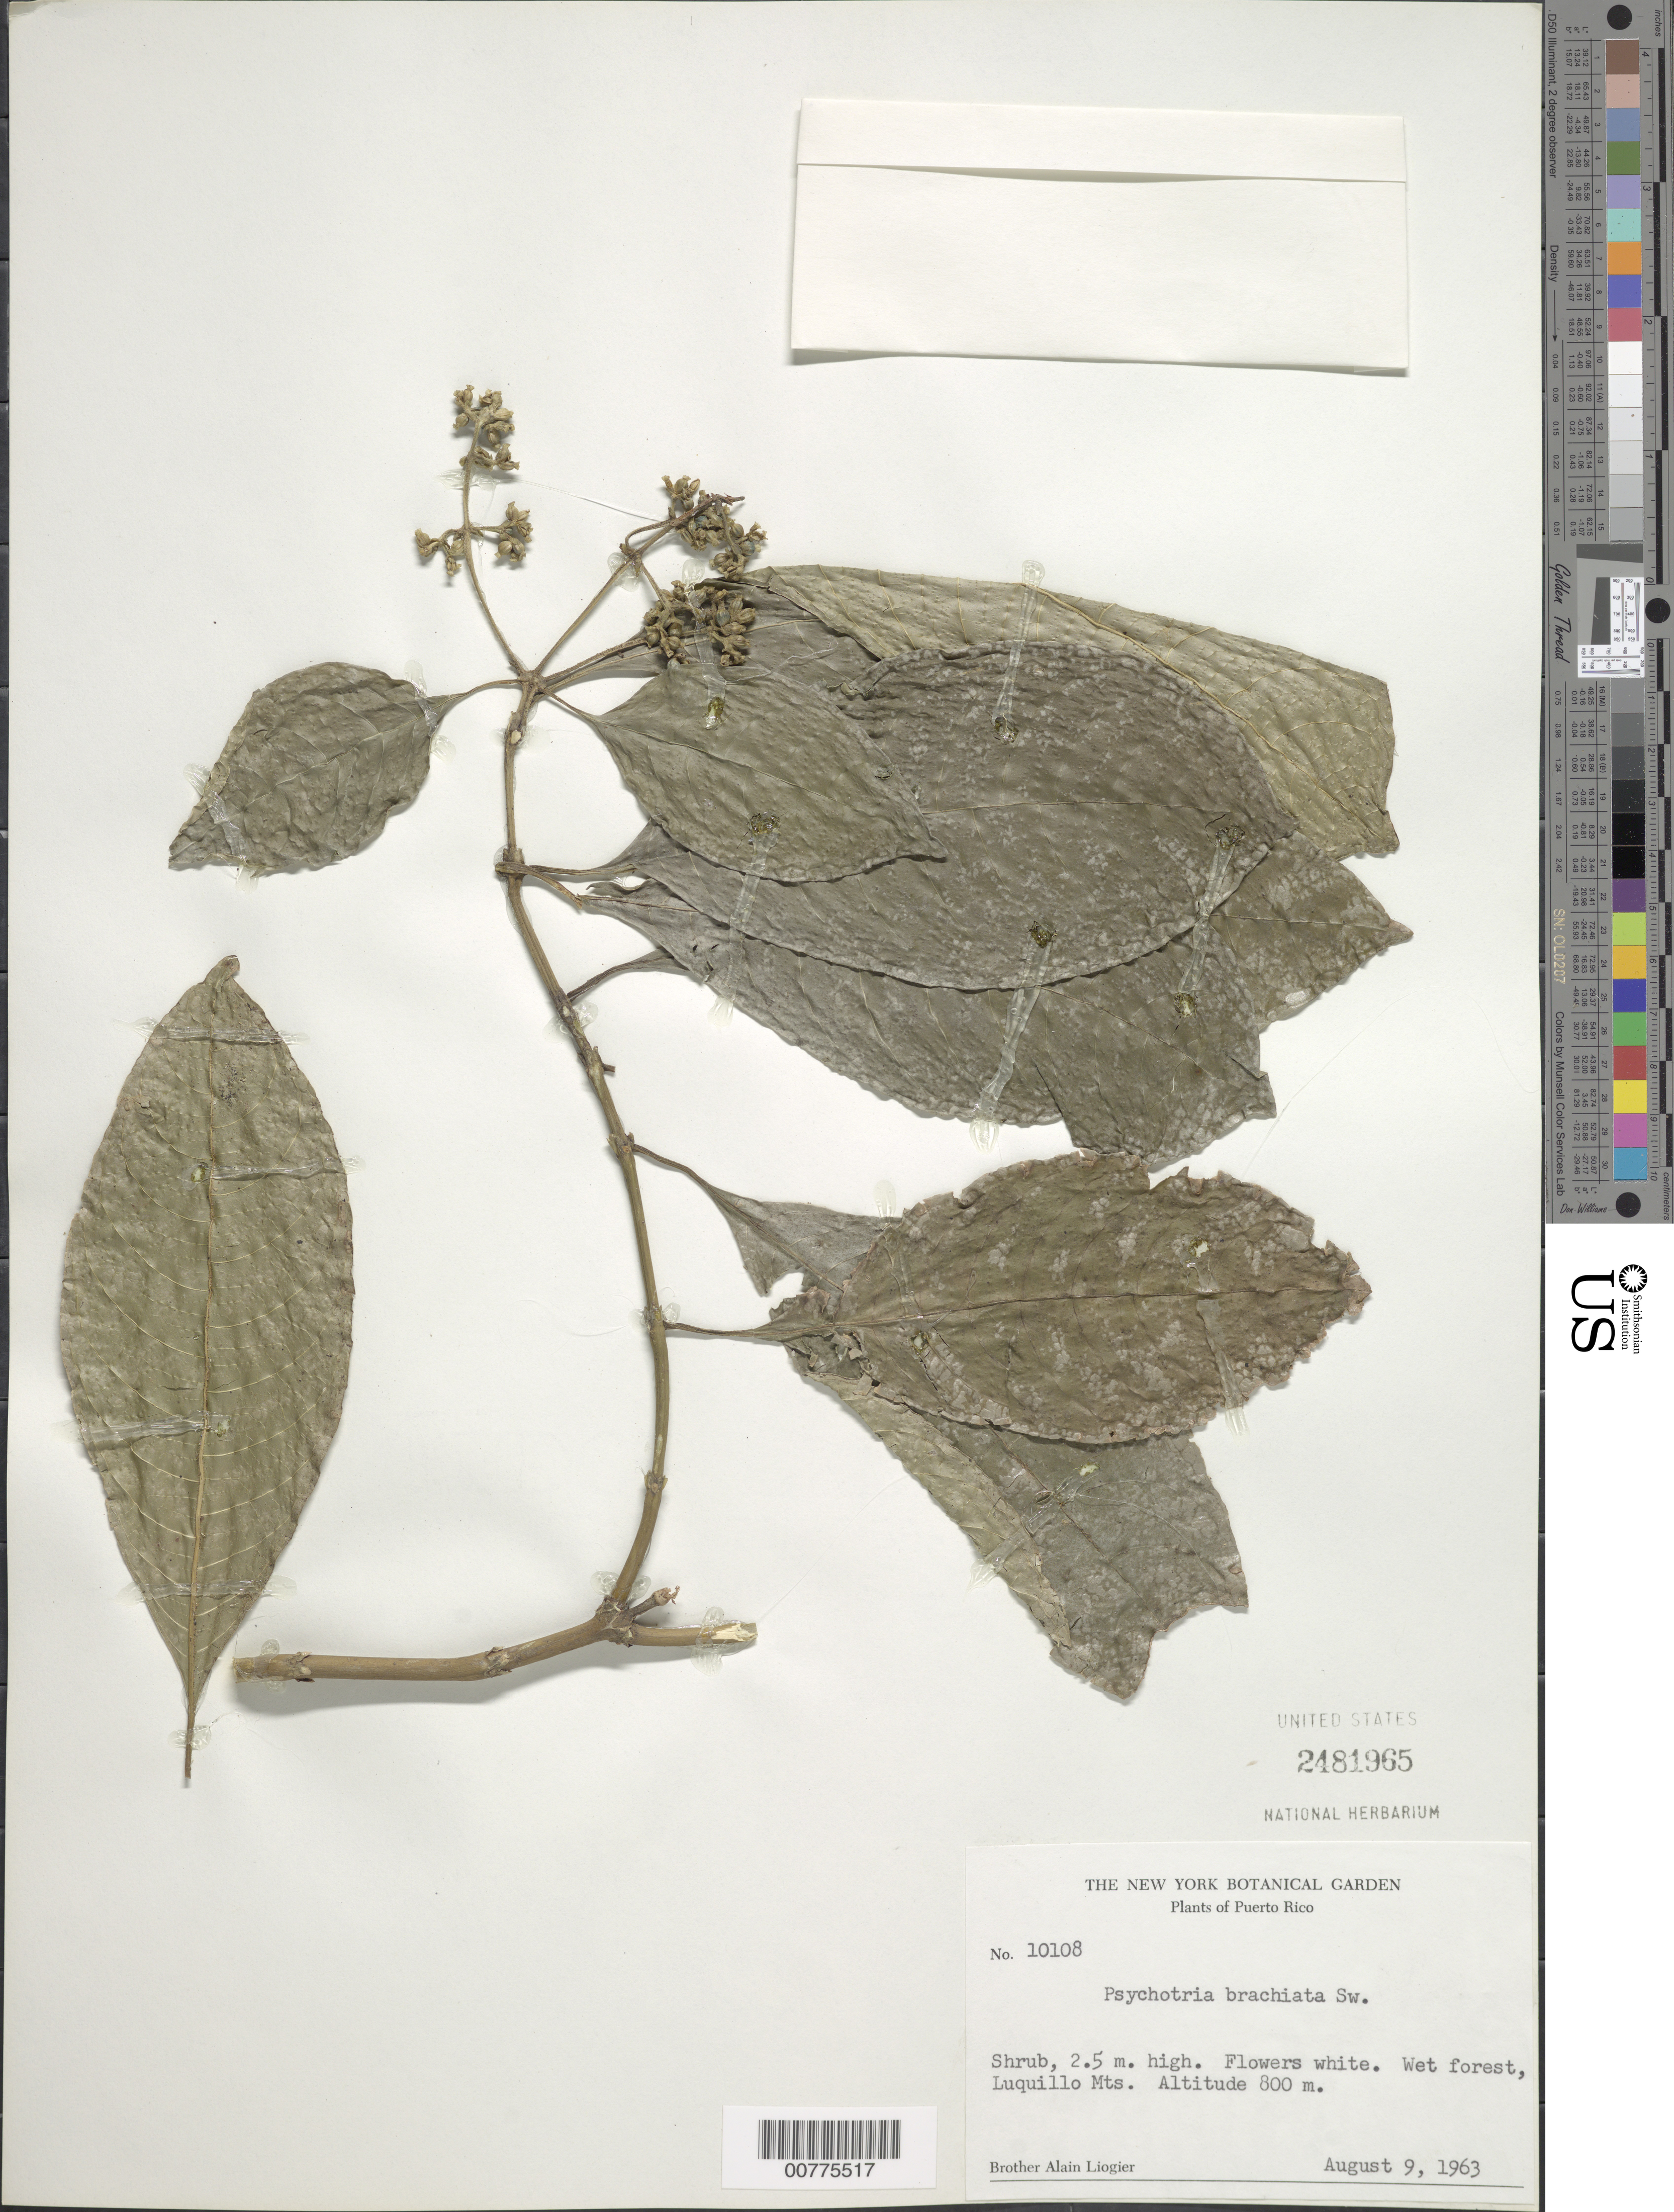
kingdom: Plantae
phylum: Tracheophyta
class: Magnoliopsida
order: Gentianales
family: Rubiaceae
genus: Psychotria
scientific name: Psychotria brachiata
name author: Sw.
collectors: A. H. Liogier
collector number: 10108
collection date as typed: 09 Aug 1963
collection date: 1963-08-09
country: Puerto Rico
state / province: Luquillo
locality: Wet forest, Luquillo Mts.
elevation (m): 800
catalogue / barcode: US 2481965